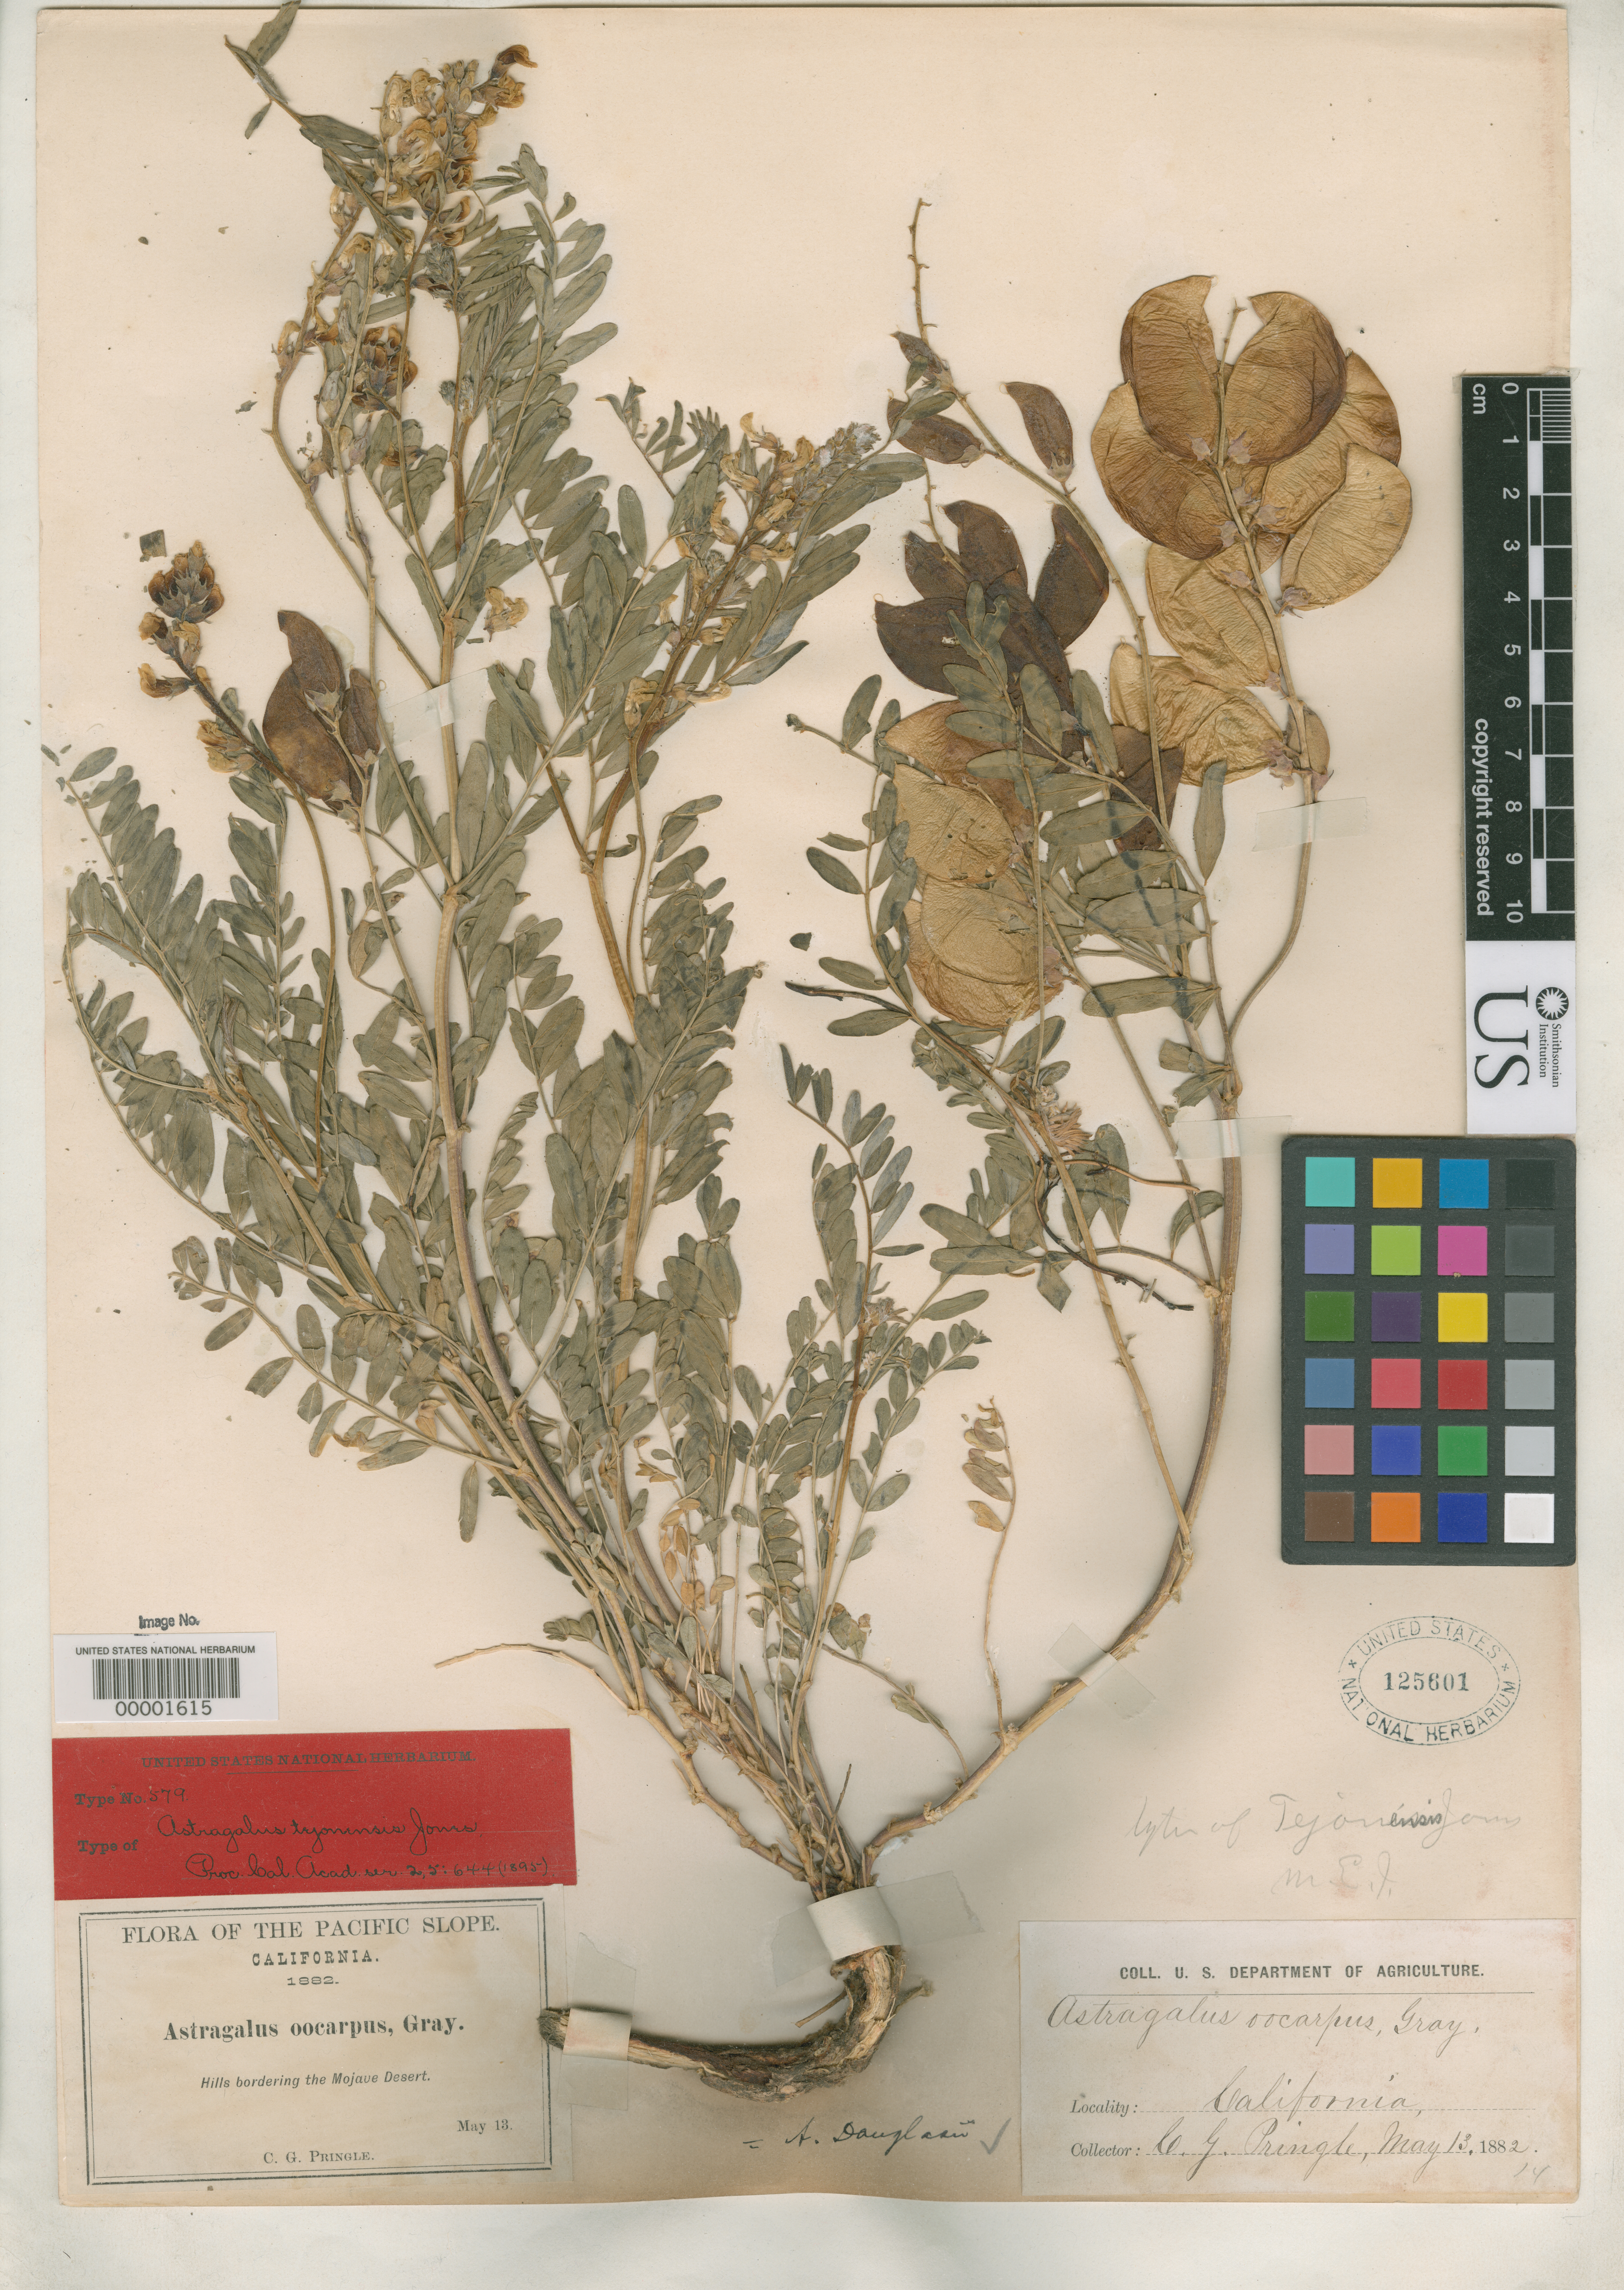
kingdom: Plantae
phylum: Tracheophyta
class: Magnoliopsida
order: Fabales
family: Fabaceae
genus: Astragalus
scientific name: Astragalus tejonensis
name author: M.E. Jones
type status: Lectotype; Syntype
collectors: C. G. Pringle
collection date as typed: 13 May 1882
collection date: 1882-05-13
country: United States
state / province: California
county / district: San Bernardino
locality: Hills bordering the Mojave Desert.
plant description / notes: See Mauz (2011, Harvard Pap. Bot. 16: 123) for discussion of Barneby's lectotypification.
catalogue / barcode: US 125601